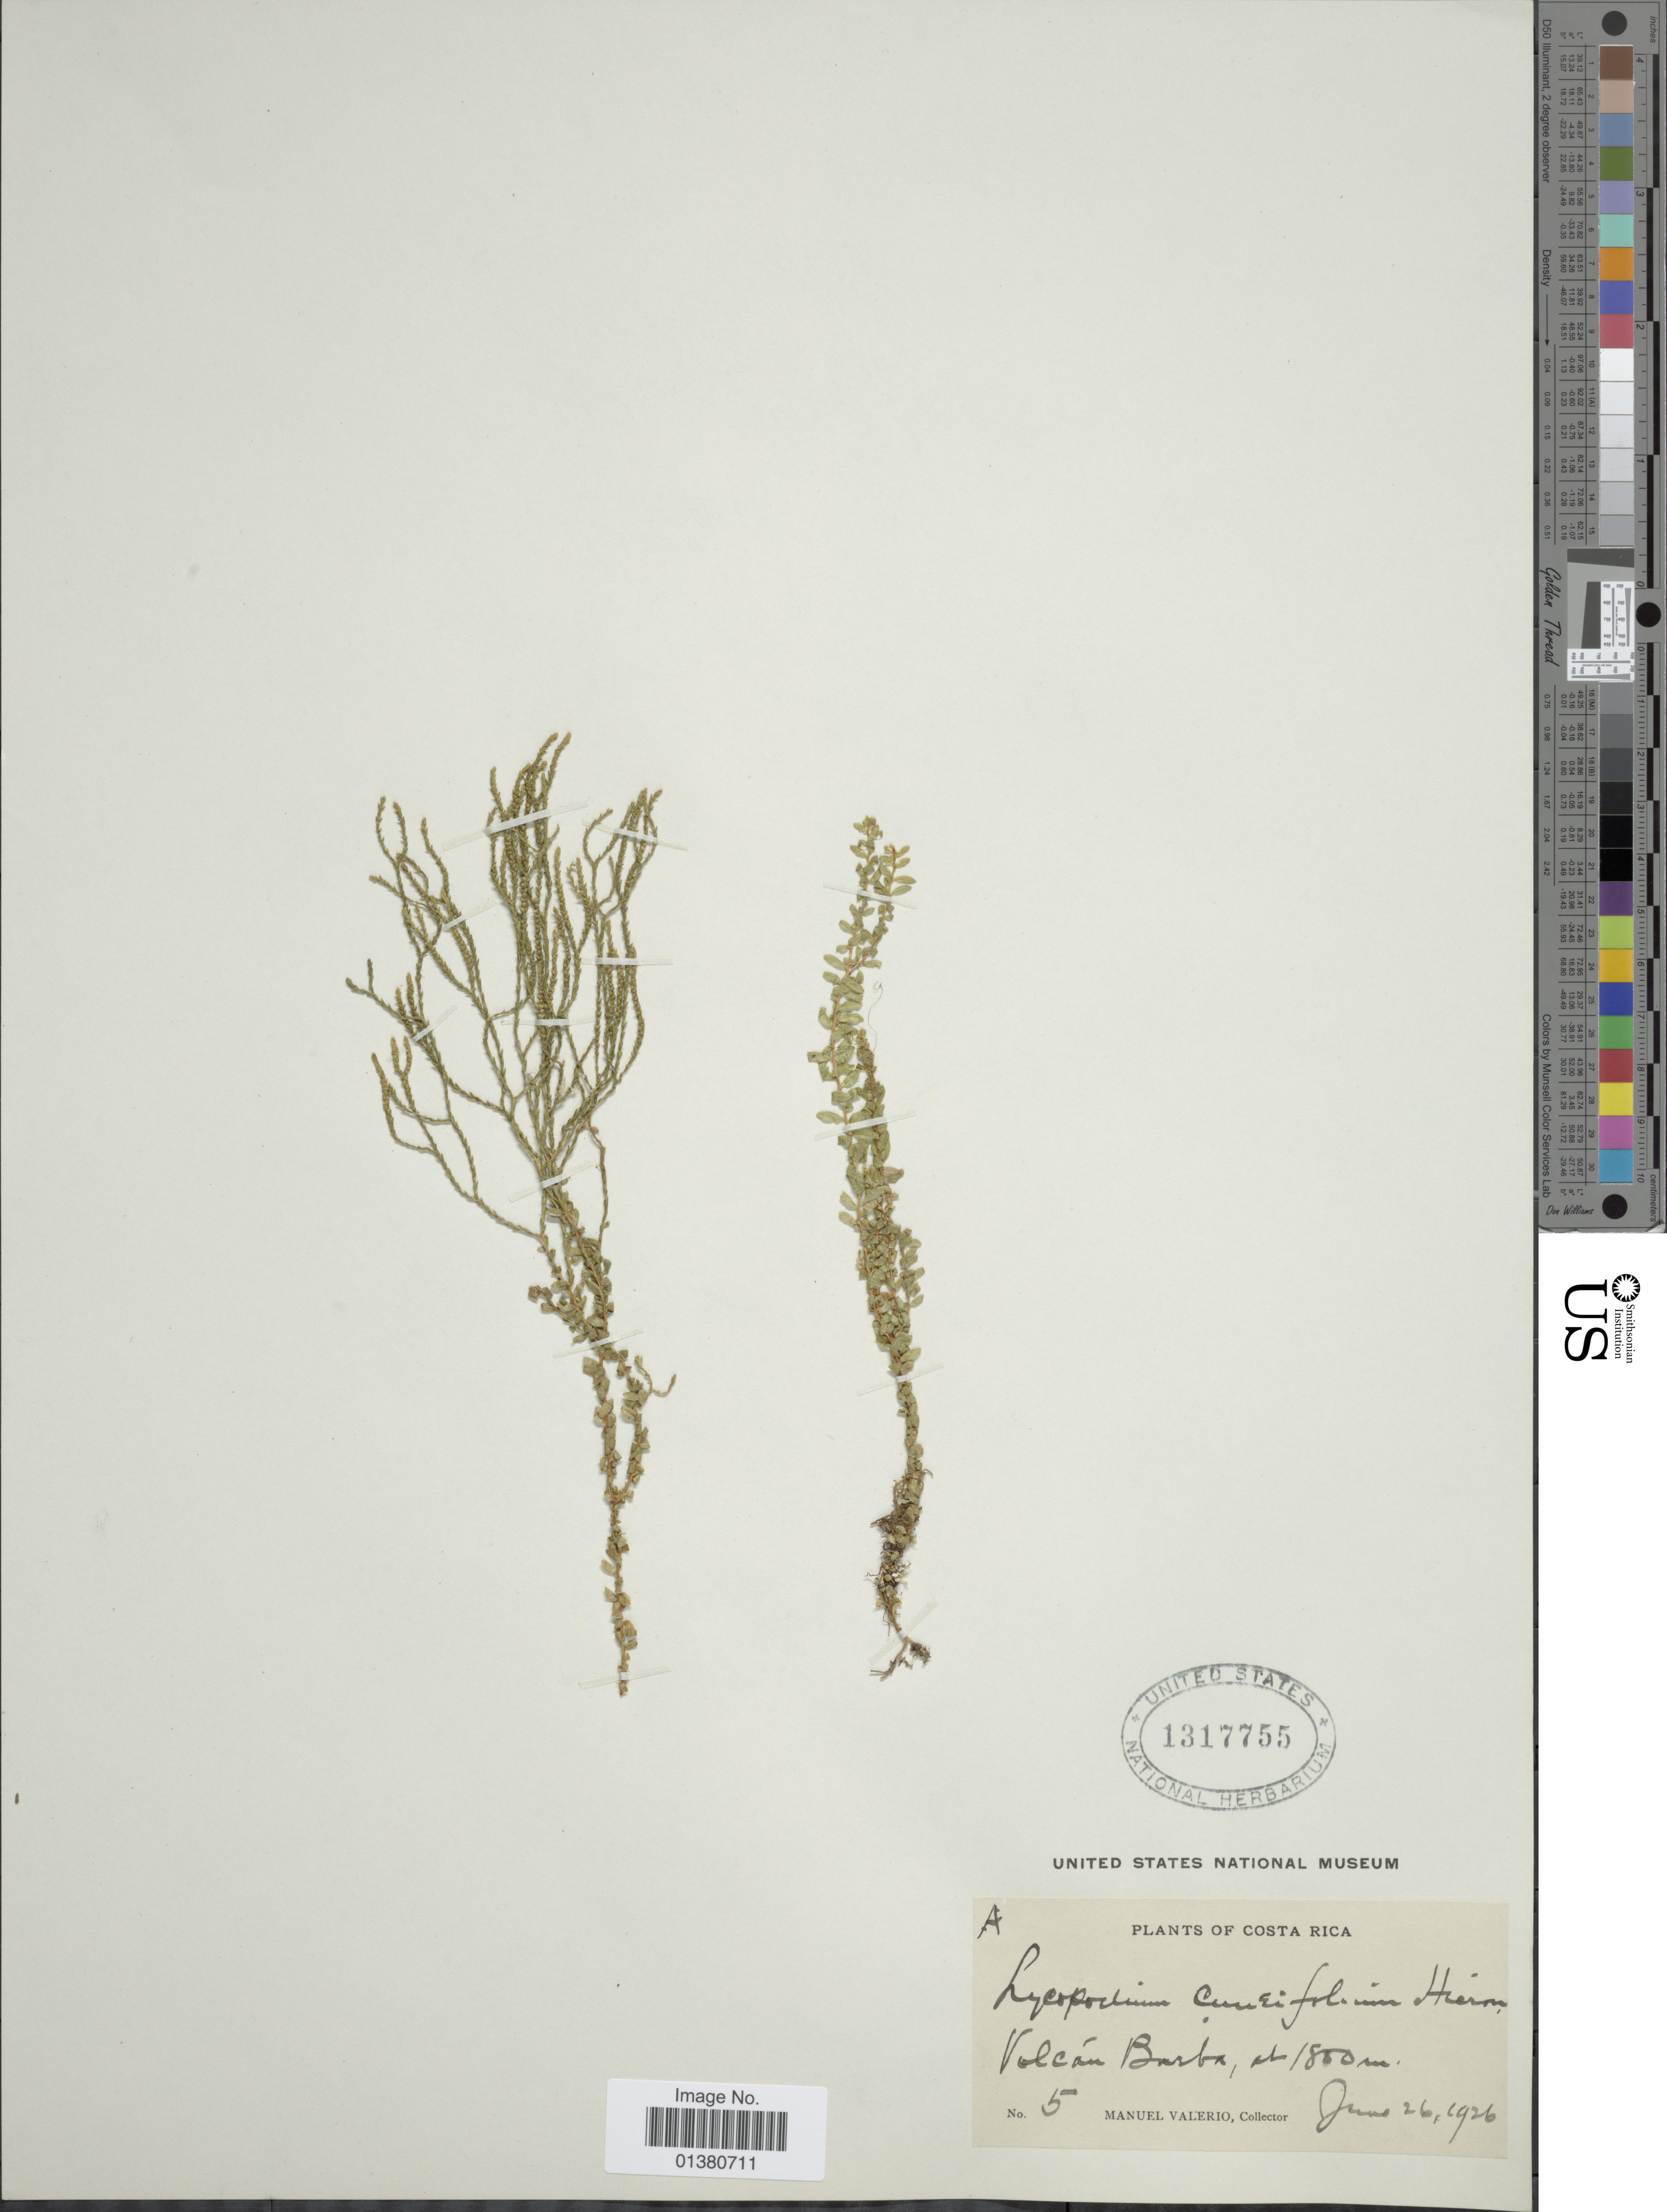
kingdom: Plantae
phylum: Tracheophyta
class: Lycopodiopsida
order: Lycopodiales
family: Lycopodiaceae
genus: Phlegmariurus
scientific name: Phlegmariurus cuneifolius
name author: (Hieron.) B. Øllg.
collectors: M. Valerio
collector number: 5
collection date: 1926-06-26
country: Costa Rica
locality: Volcán Barba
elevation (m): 1800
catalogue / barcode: US 1317755